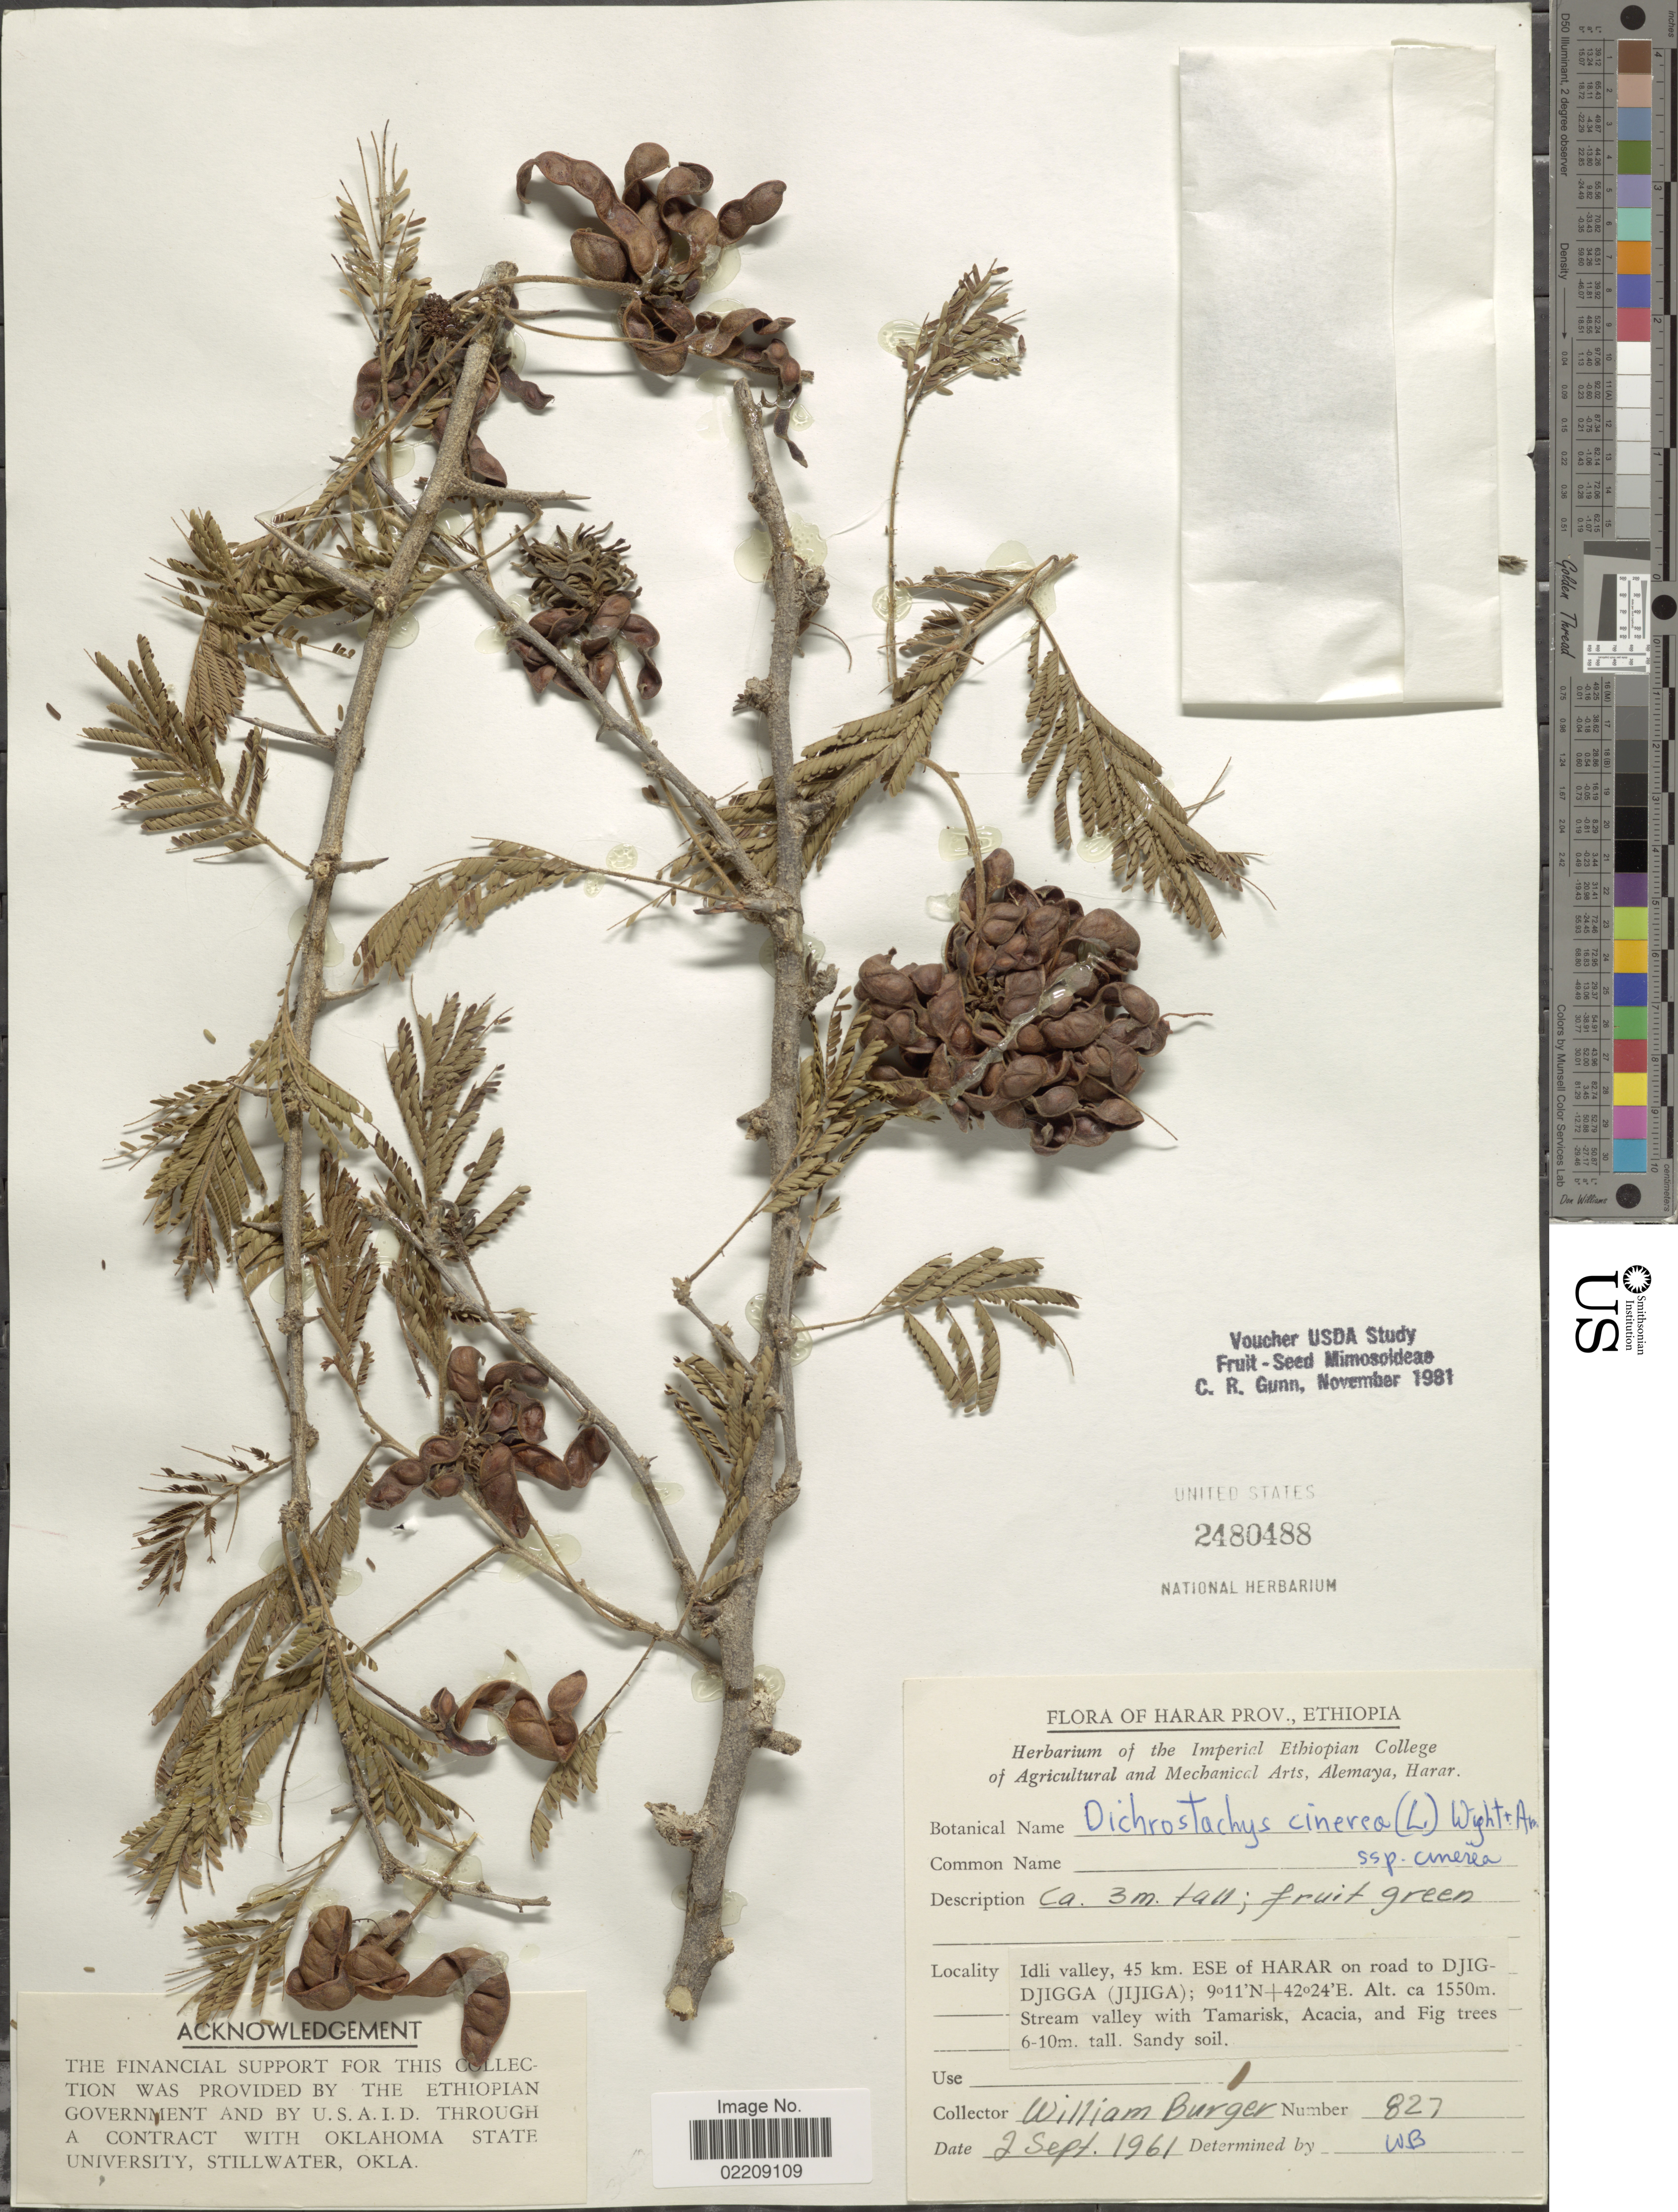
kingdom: Plantae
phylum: Tracheophyta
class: Magnoliopsida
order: Fabales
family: Fabaceae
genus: Dichrostachys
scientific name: Dichrostachys cinerea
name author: (L.) Wight & Arn.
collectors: W. Burger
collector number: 827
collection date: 1961-09-02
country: Ethiopia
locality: Harar Prov., Idli valley, 45 km ESE of Harar on road to Djig-Djigga (Jijiga)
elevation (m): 1550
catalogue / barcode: US 2480488